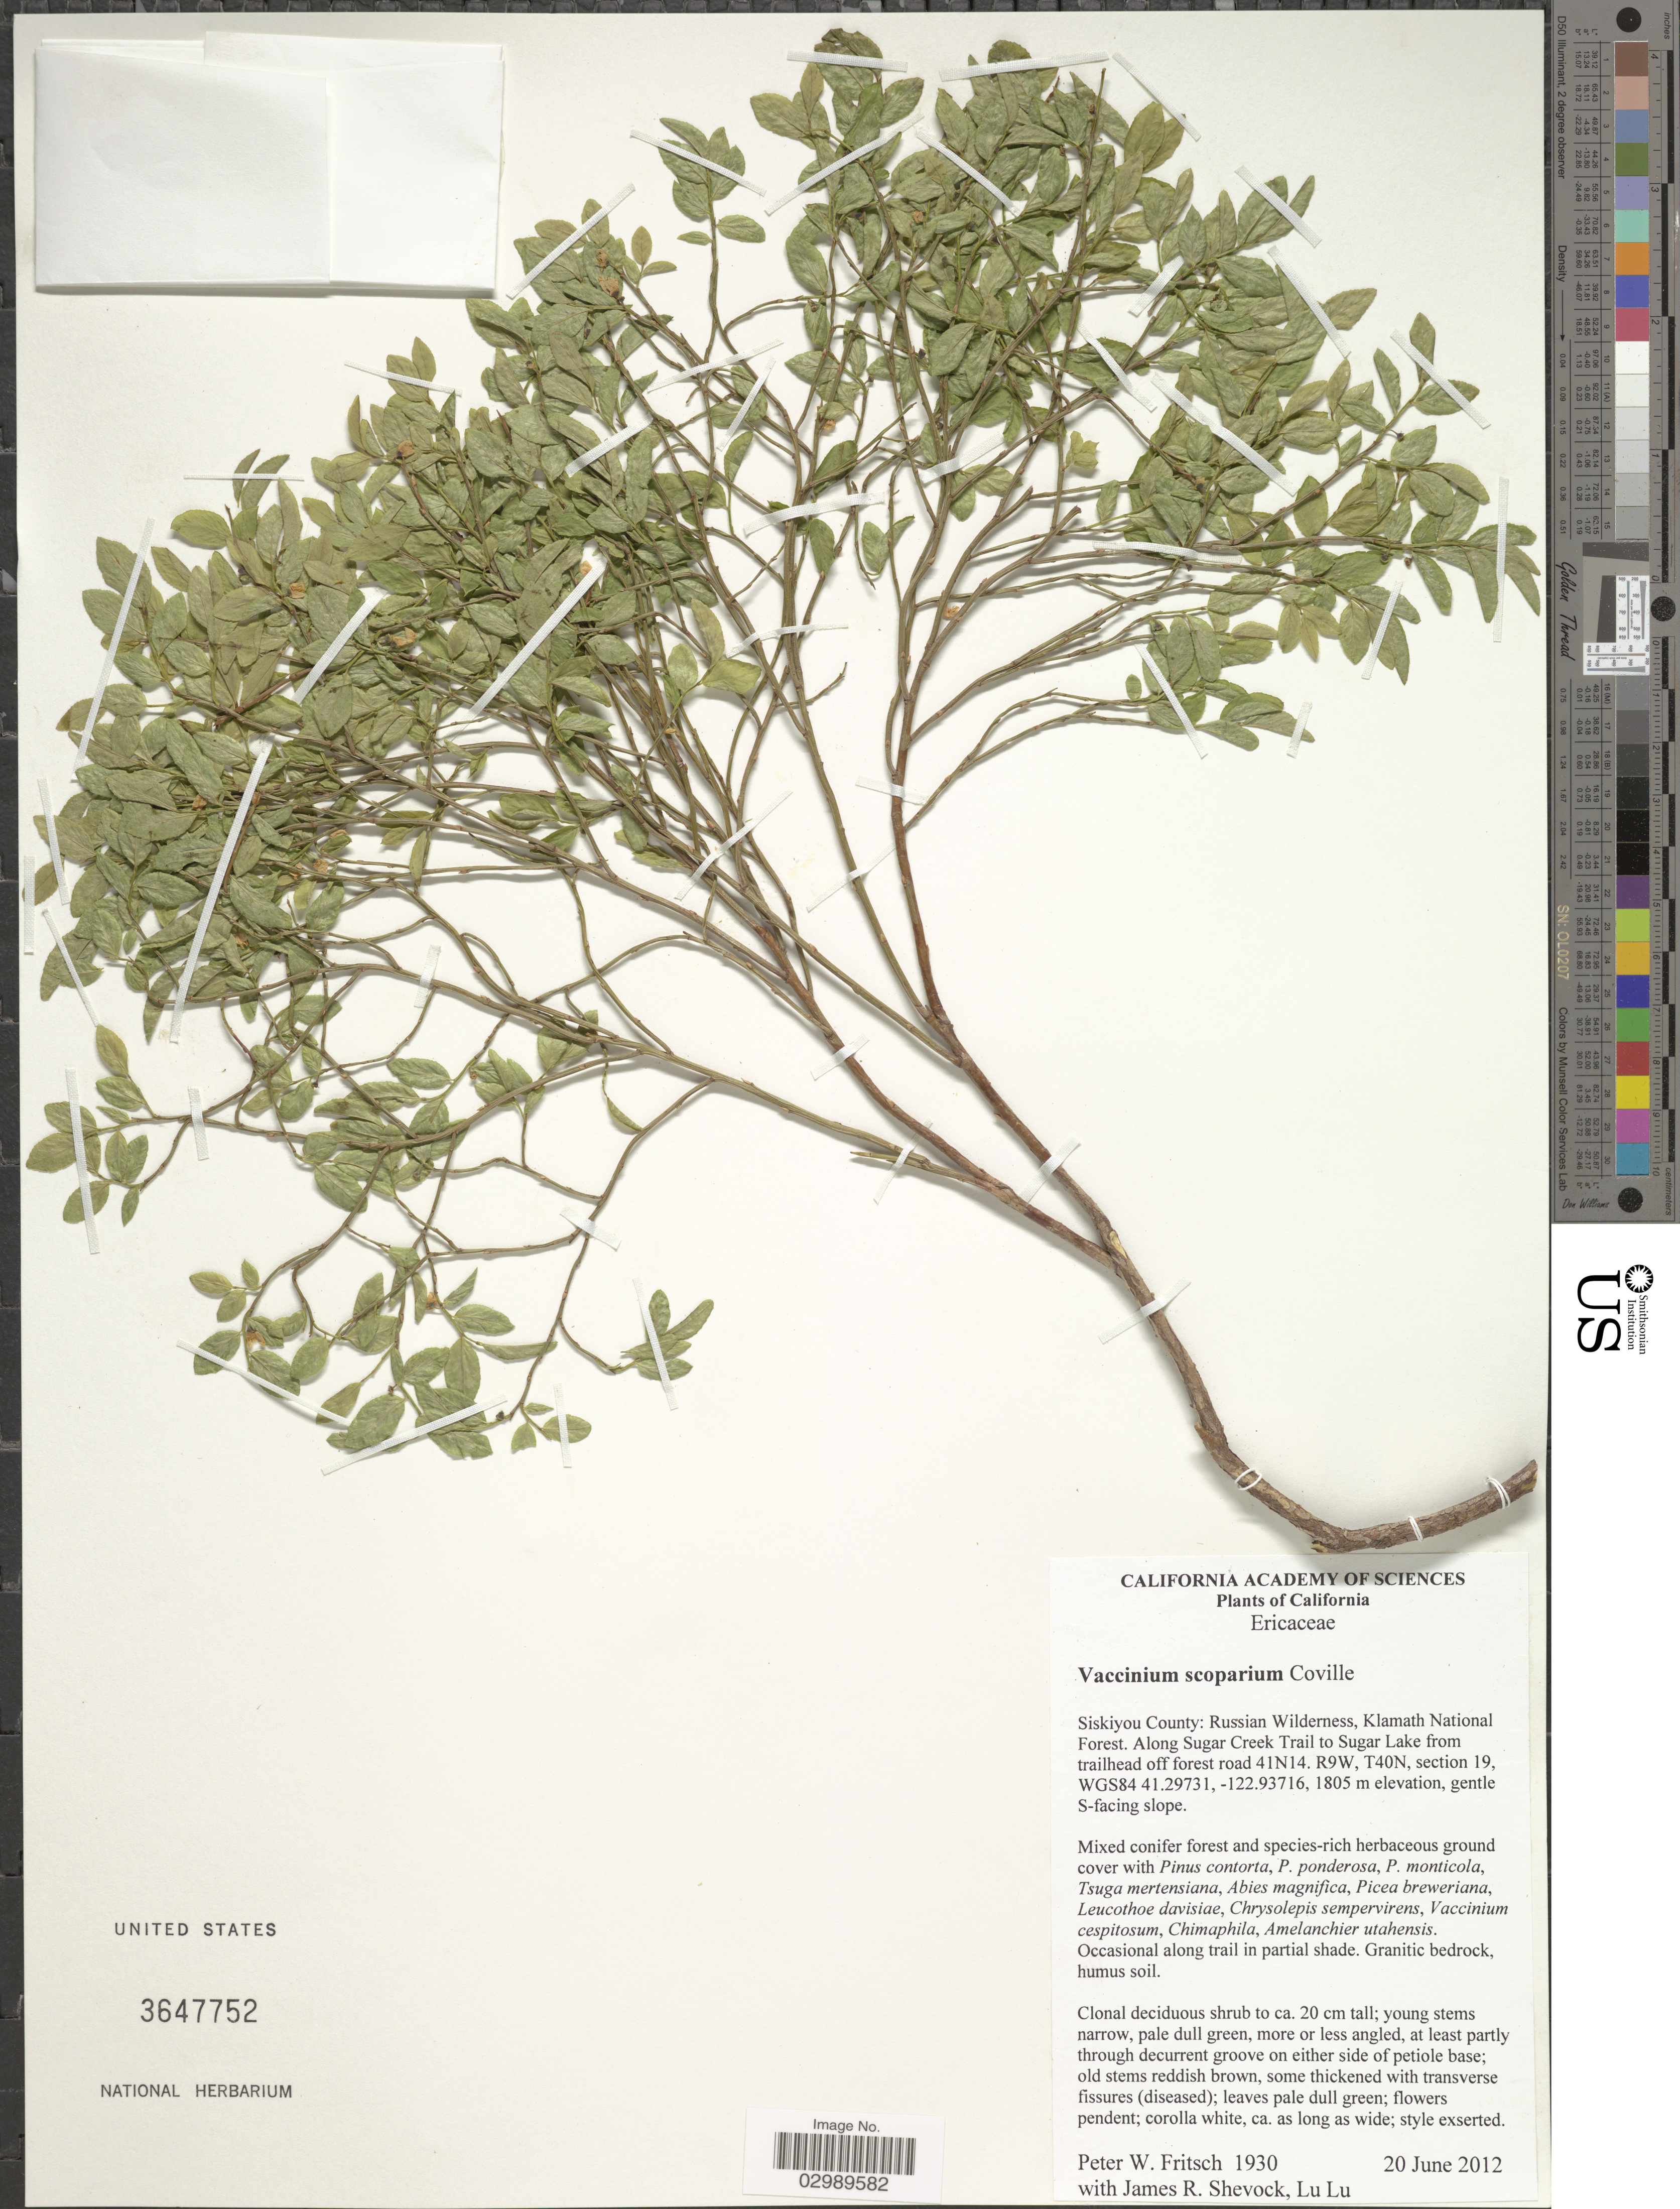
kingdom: Plantae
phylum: Tracheophyta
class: Magnoliopsida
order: Ericales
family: Ericaceae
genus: Vaccinium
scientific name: Vaccinium scoparium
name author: Leiberg ex Coville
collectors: P. W. Fritsch, J. R. Shevock & Lu Lu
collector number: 1930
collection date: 2012-06-20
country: United States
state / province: California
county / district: Siskiyou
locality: Siskiyou County: Russian Wilderness, Klamath National Forest. Along Sugar Creek Trail to Sugar Lake from trailhead off forest road 41N14, R9W, T40N, section 19, WGS 84 41.29731,-122.93716.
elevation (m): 1805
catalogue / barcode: US 3647752